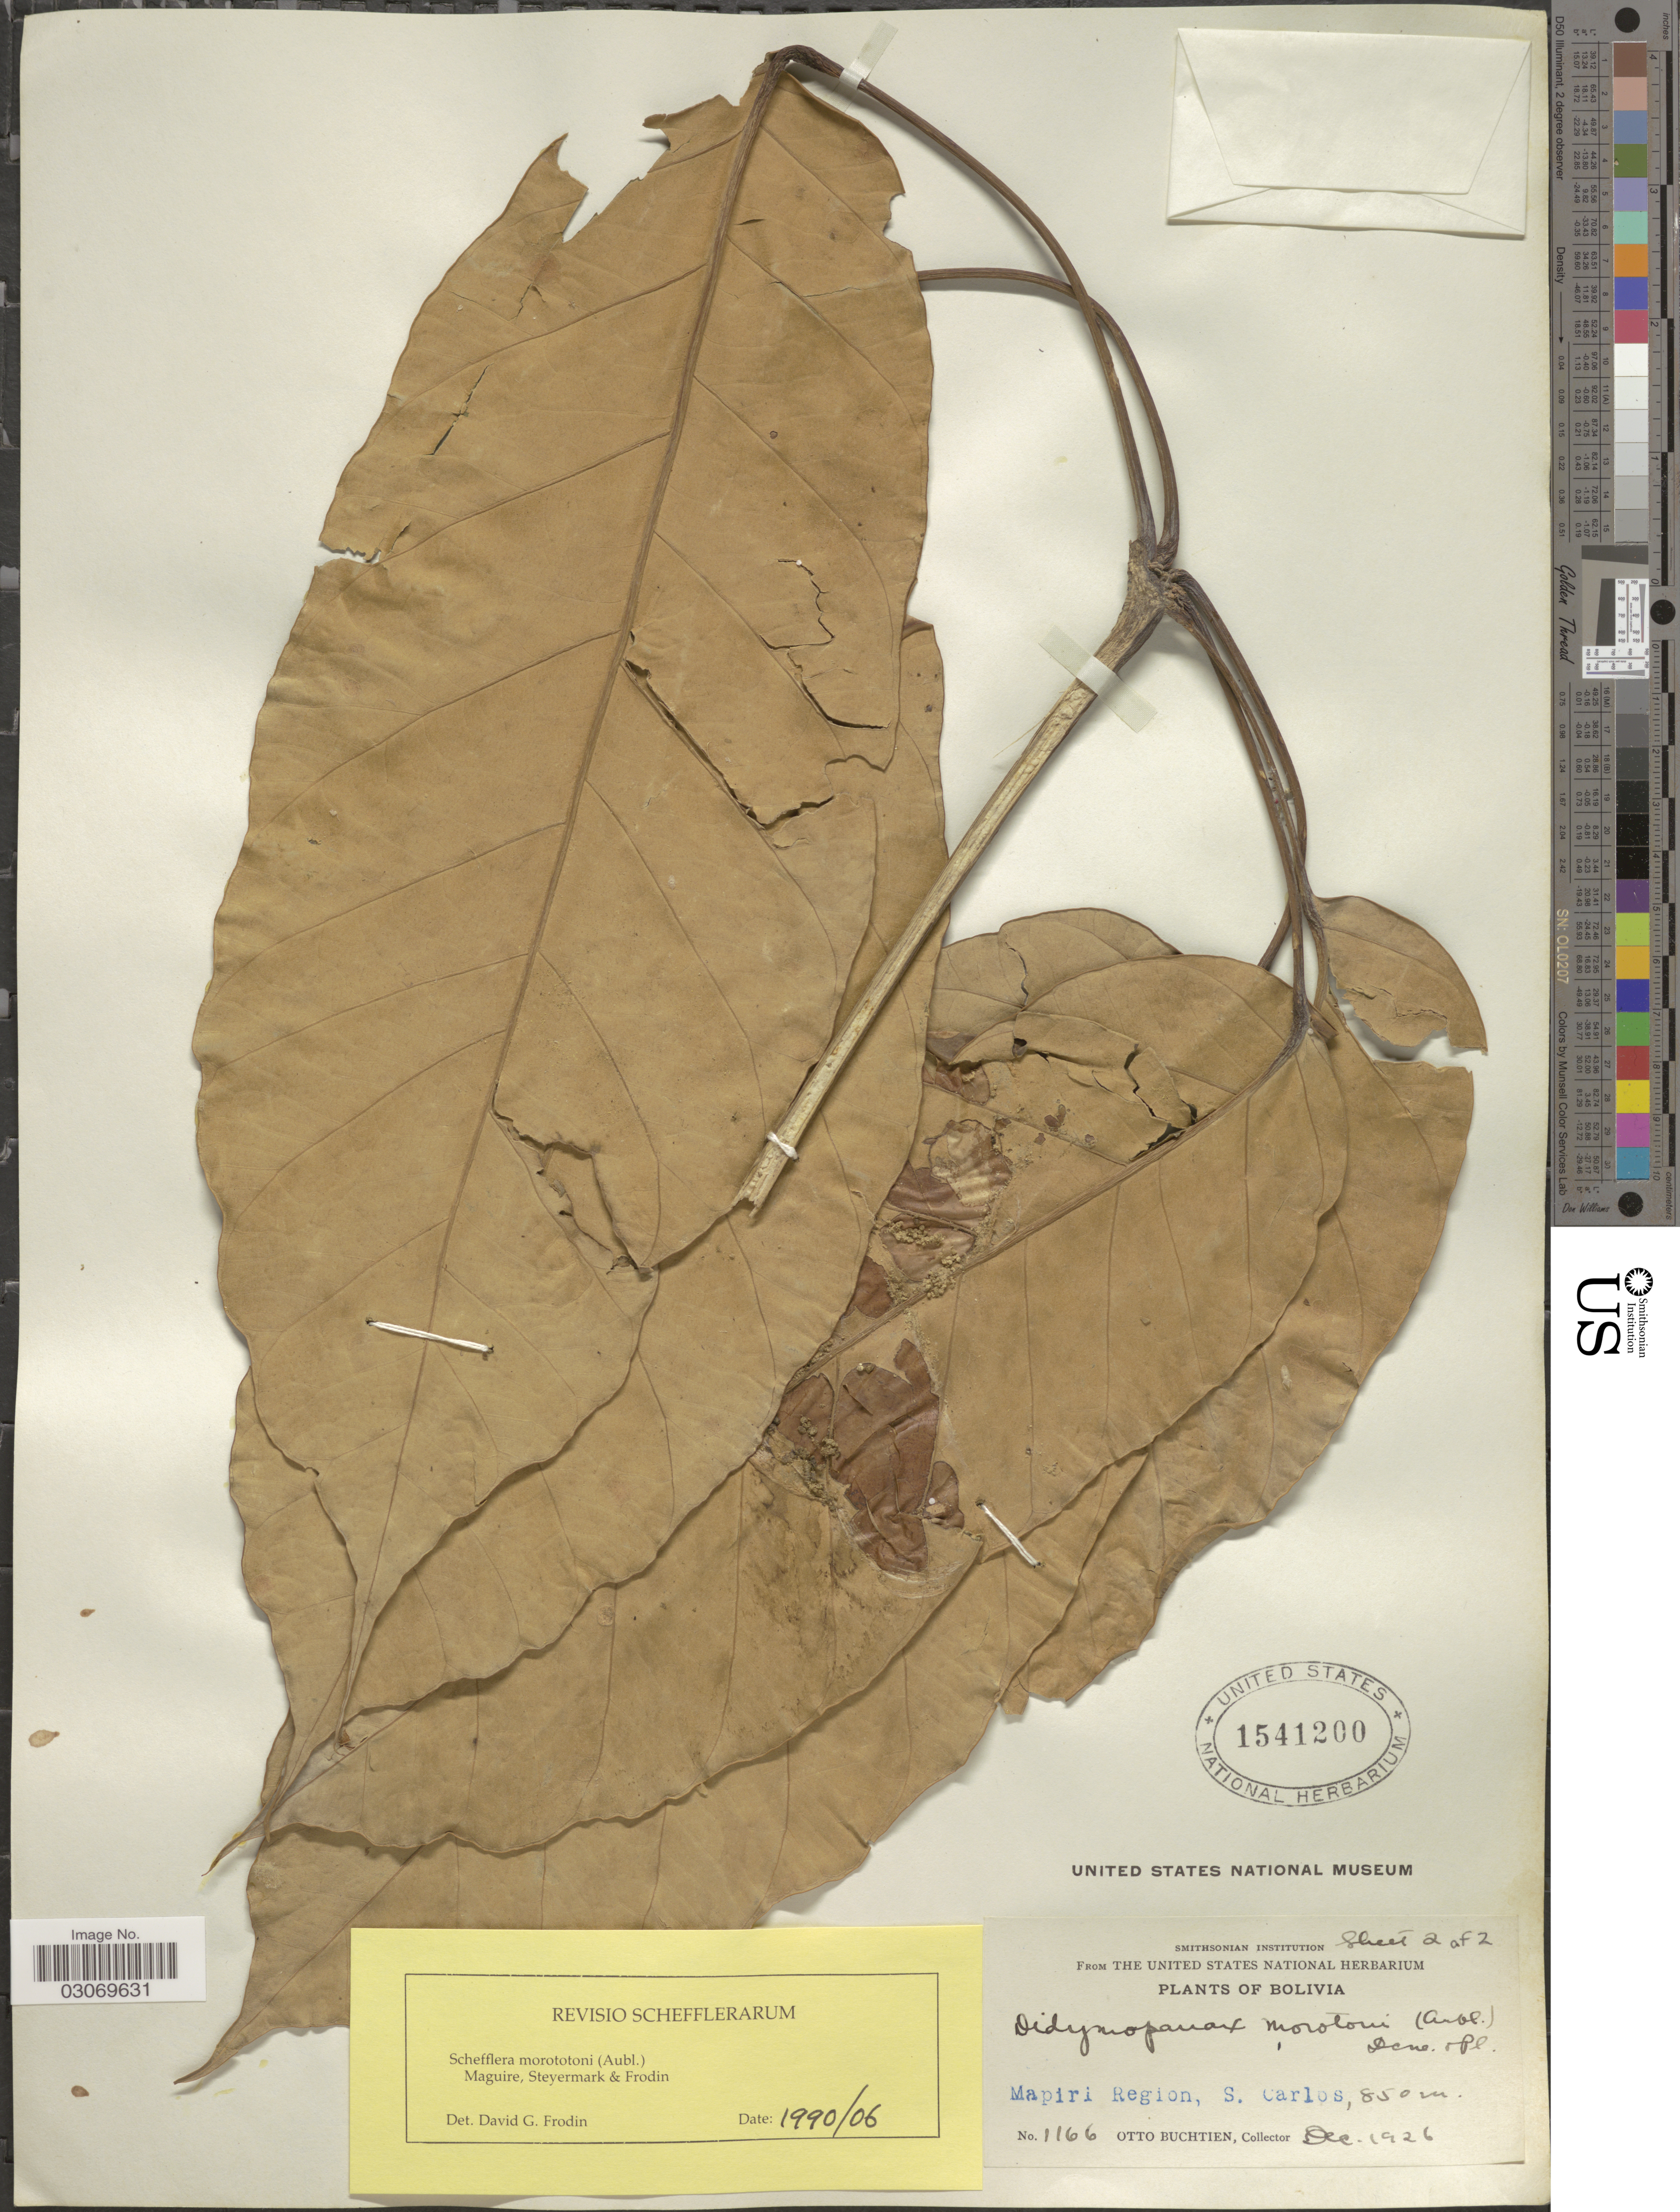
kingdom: Plantae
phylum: Tracheophyta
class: Magnoliopsida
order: Apiales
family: Araliaceae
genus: Schefflera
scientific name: Schefflera morototoni (Aubl.) Maguire, Steyerm. & Frodin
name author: (Aubl.) Maguire et al.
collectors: O. Buchtien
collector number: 1166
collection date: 1926-12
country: Bolivia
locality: Mapiri Región, S. Carlos.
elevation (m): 850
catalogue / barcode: US 1541200